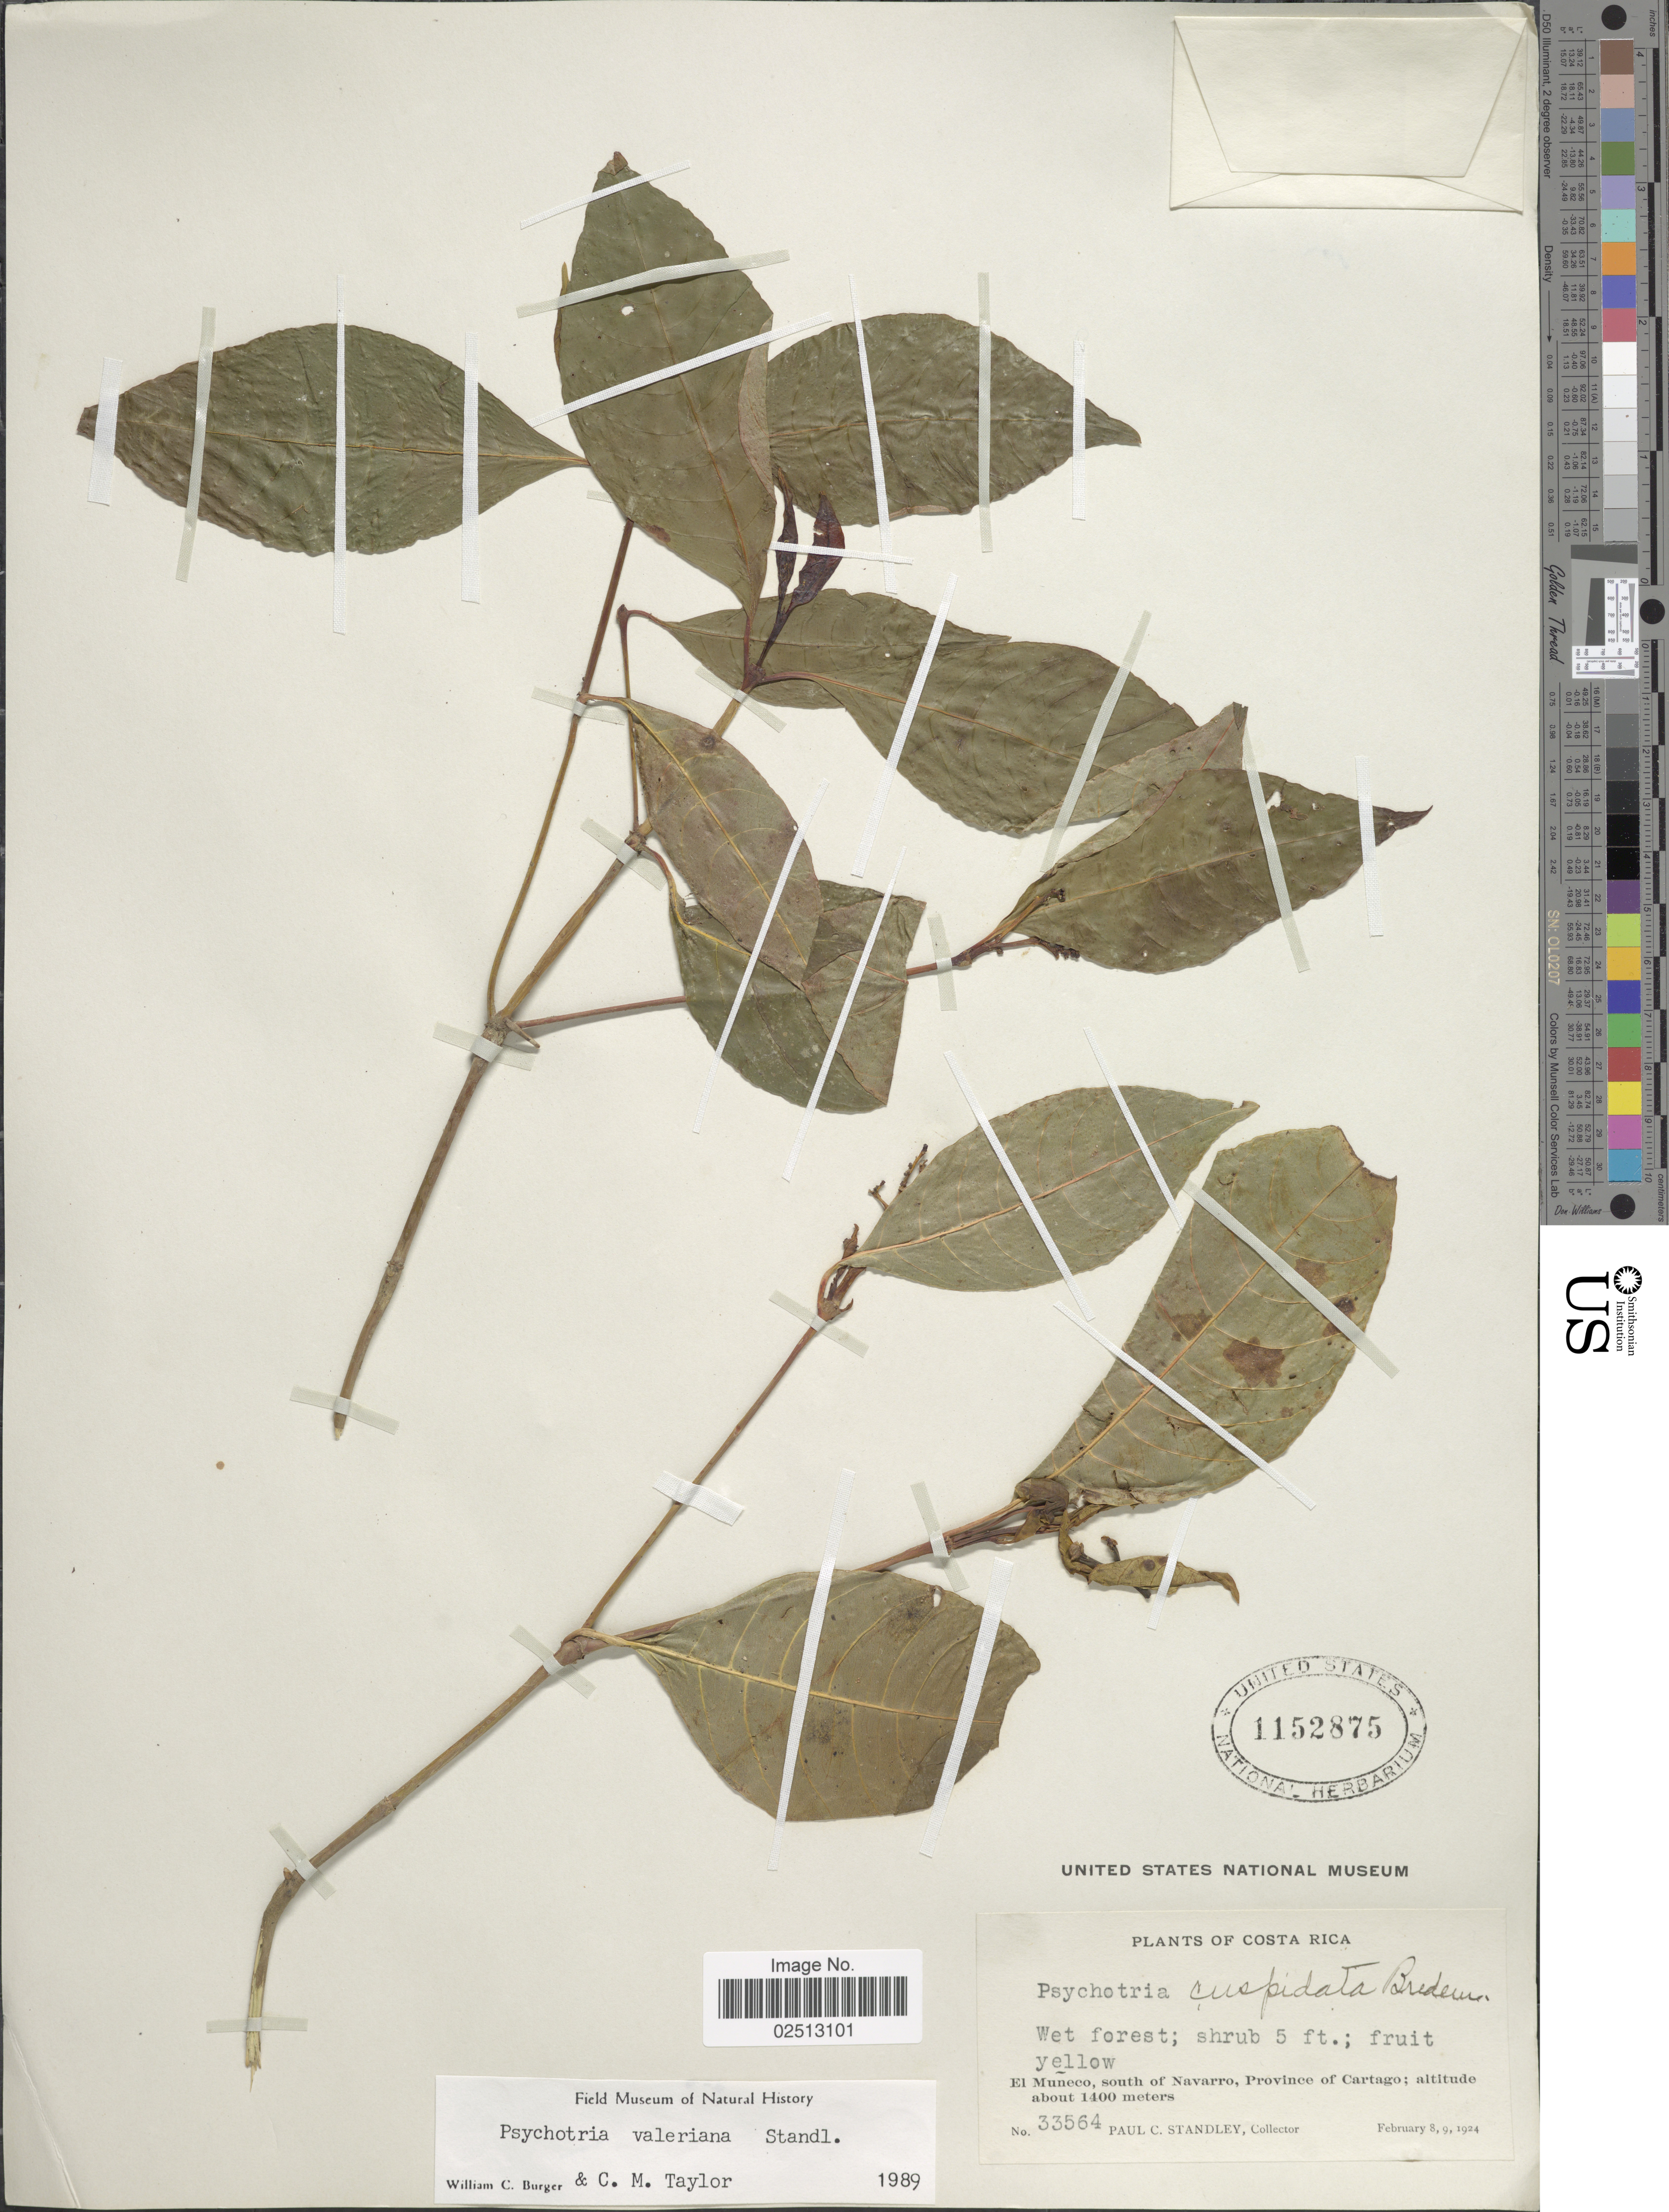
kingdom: Plantae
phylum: Tracheophyta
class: Magnoliopsida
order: Gentianales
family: Rubiaceae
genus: Psychotria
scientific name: Psychotria valeriana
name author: Standl.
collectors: P. C. Standley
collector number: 33564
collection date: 1924-02-08/1924-02-09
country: Costa Rica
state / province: Cartago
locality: El Muneco. south of Navarro, Province of Cartago.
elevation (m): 1400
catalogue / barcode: US 1152875